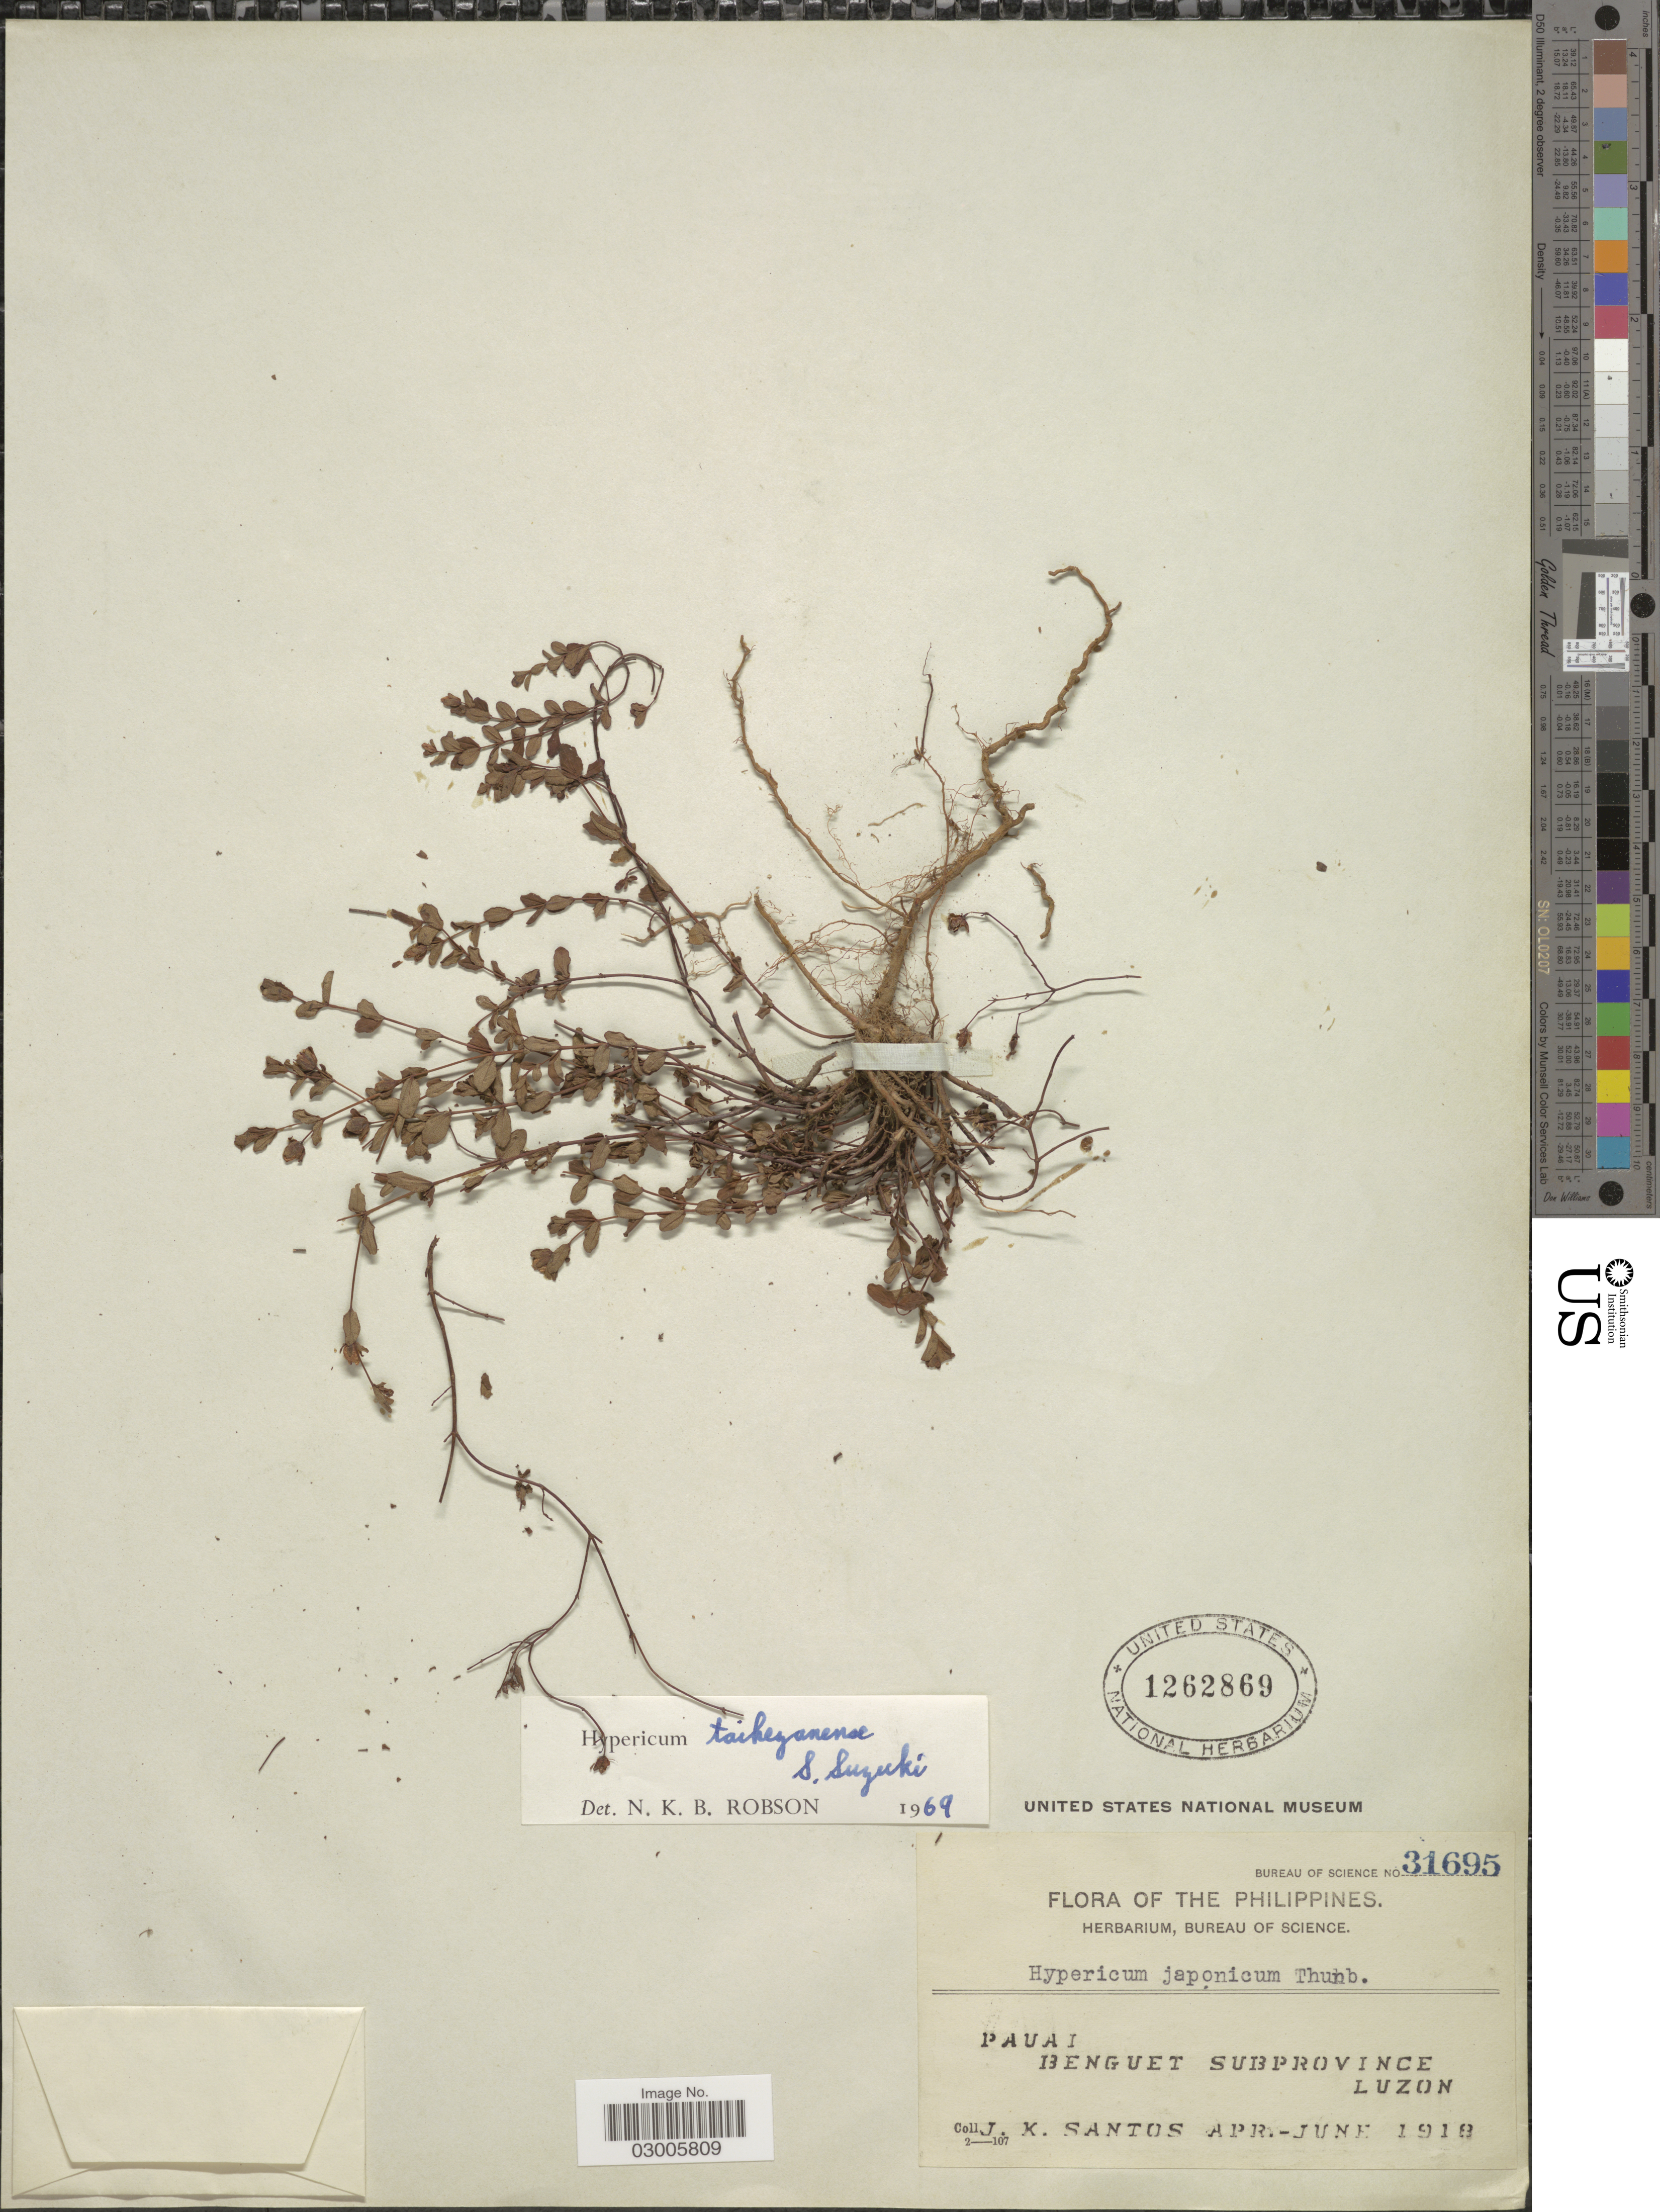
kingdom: Plantae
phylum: Tracheophyta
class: Magnoliopsida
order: Malpighiales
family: Hypericaceae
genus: Hypericum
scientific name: Hypericum taihezanense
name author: Sasaki ex S. Suzuki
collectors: J. K. Santos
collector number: Bureau of Science 31695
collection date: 1918-04/1918-06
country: Philippines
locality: Pauai, Benguet Subprovince, Luzon.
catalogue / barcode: US 1262869